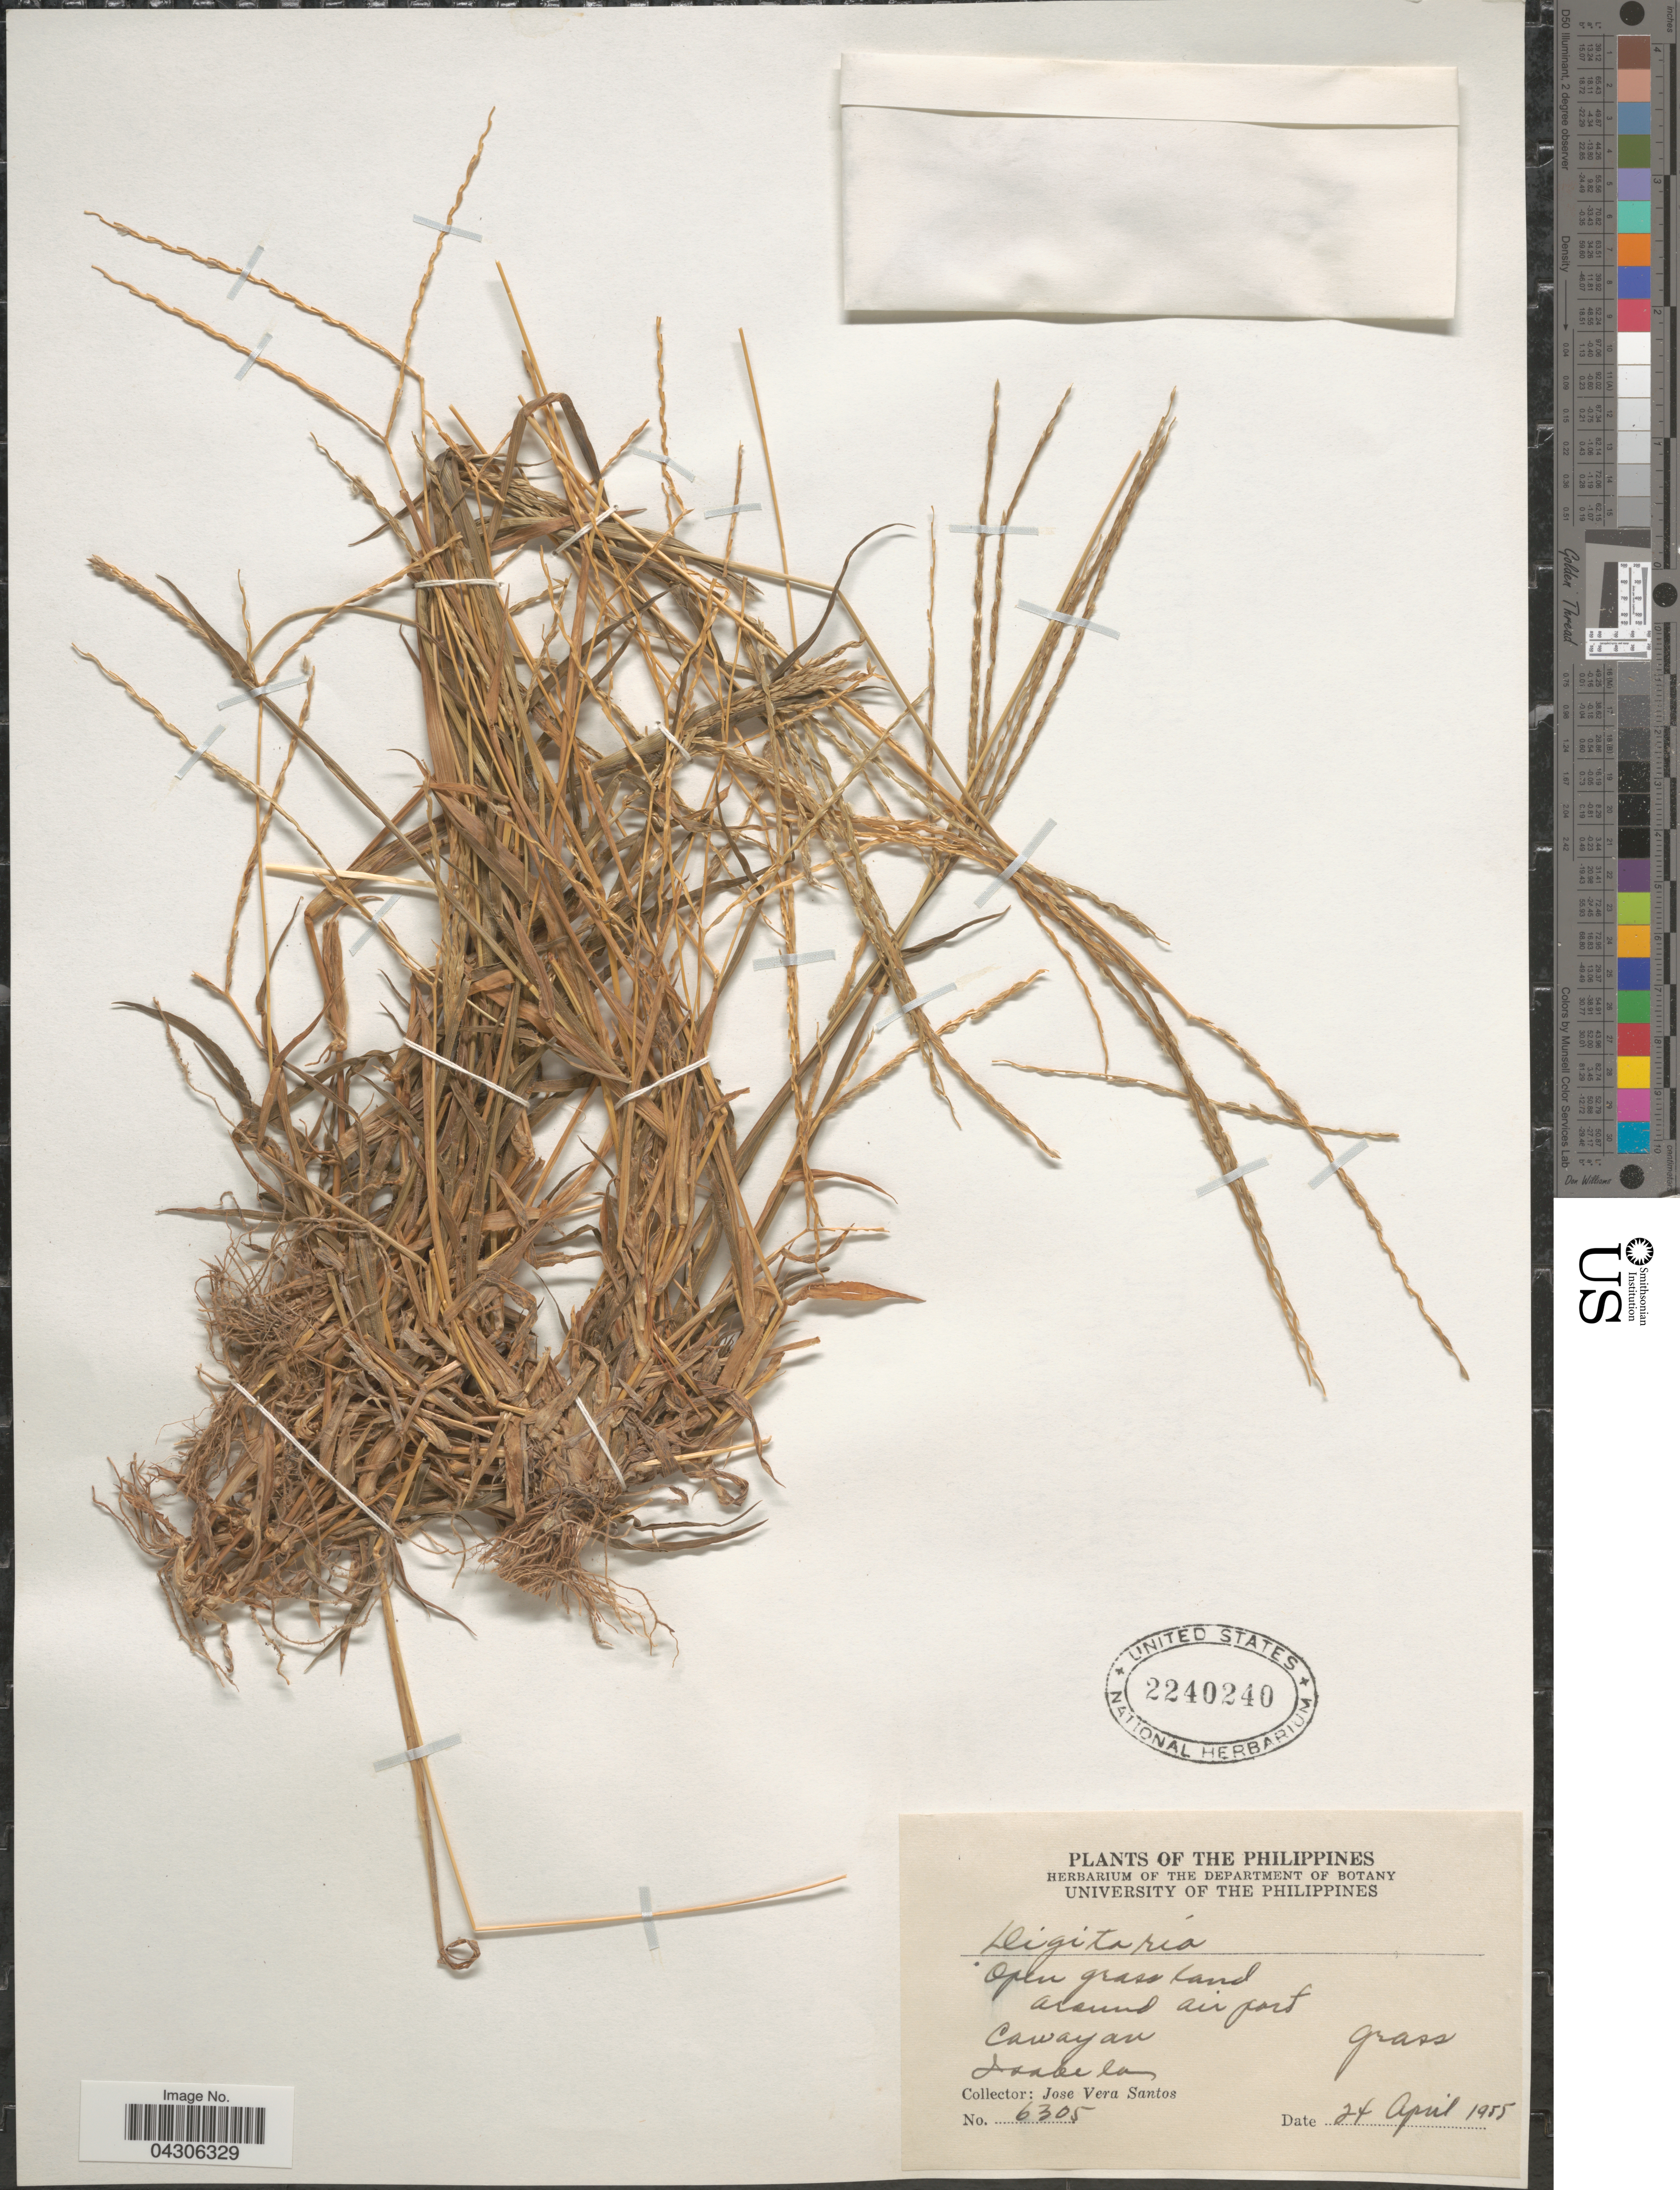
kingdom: Plantae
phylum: Tracheophyta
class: Liliopsida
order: Poales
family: Poaceae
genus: Digitaria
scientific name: Digitaria sp.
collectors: J. Vera Santos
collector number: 6305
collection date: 1955-04-24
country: Philippines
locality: Open grassland around airport. Cawayan. Isabela.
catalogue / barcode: US 2240240